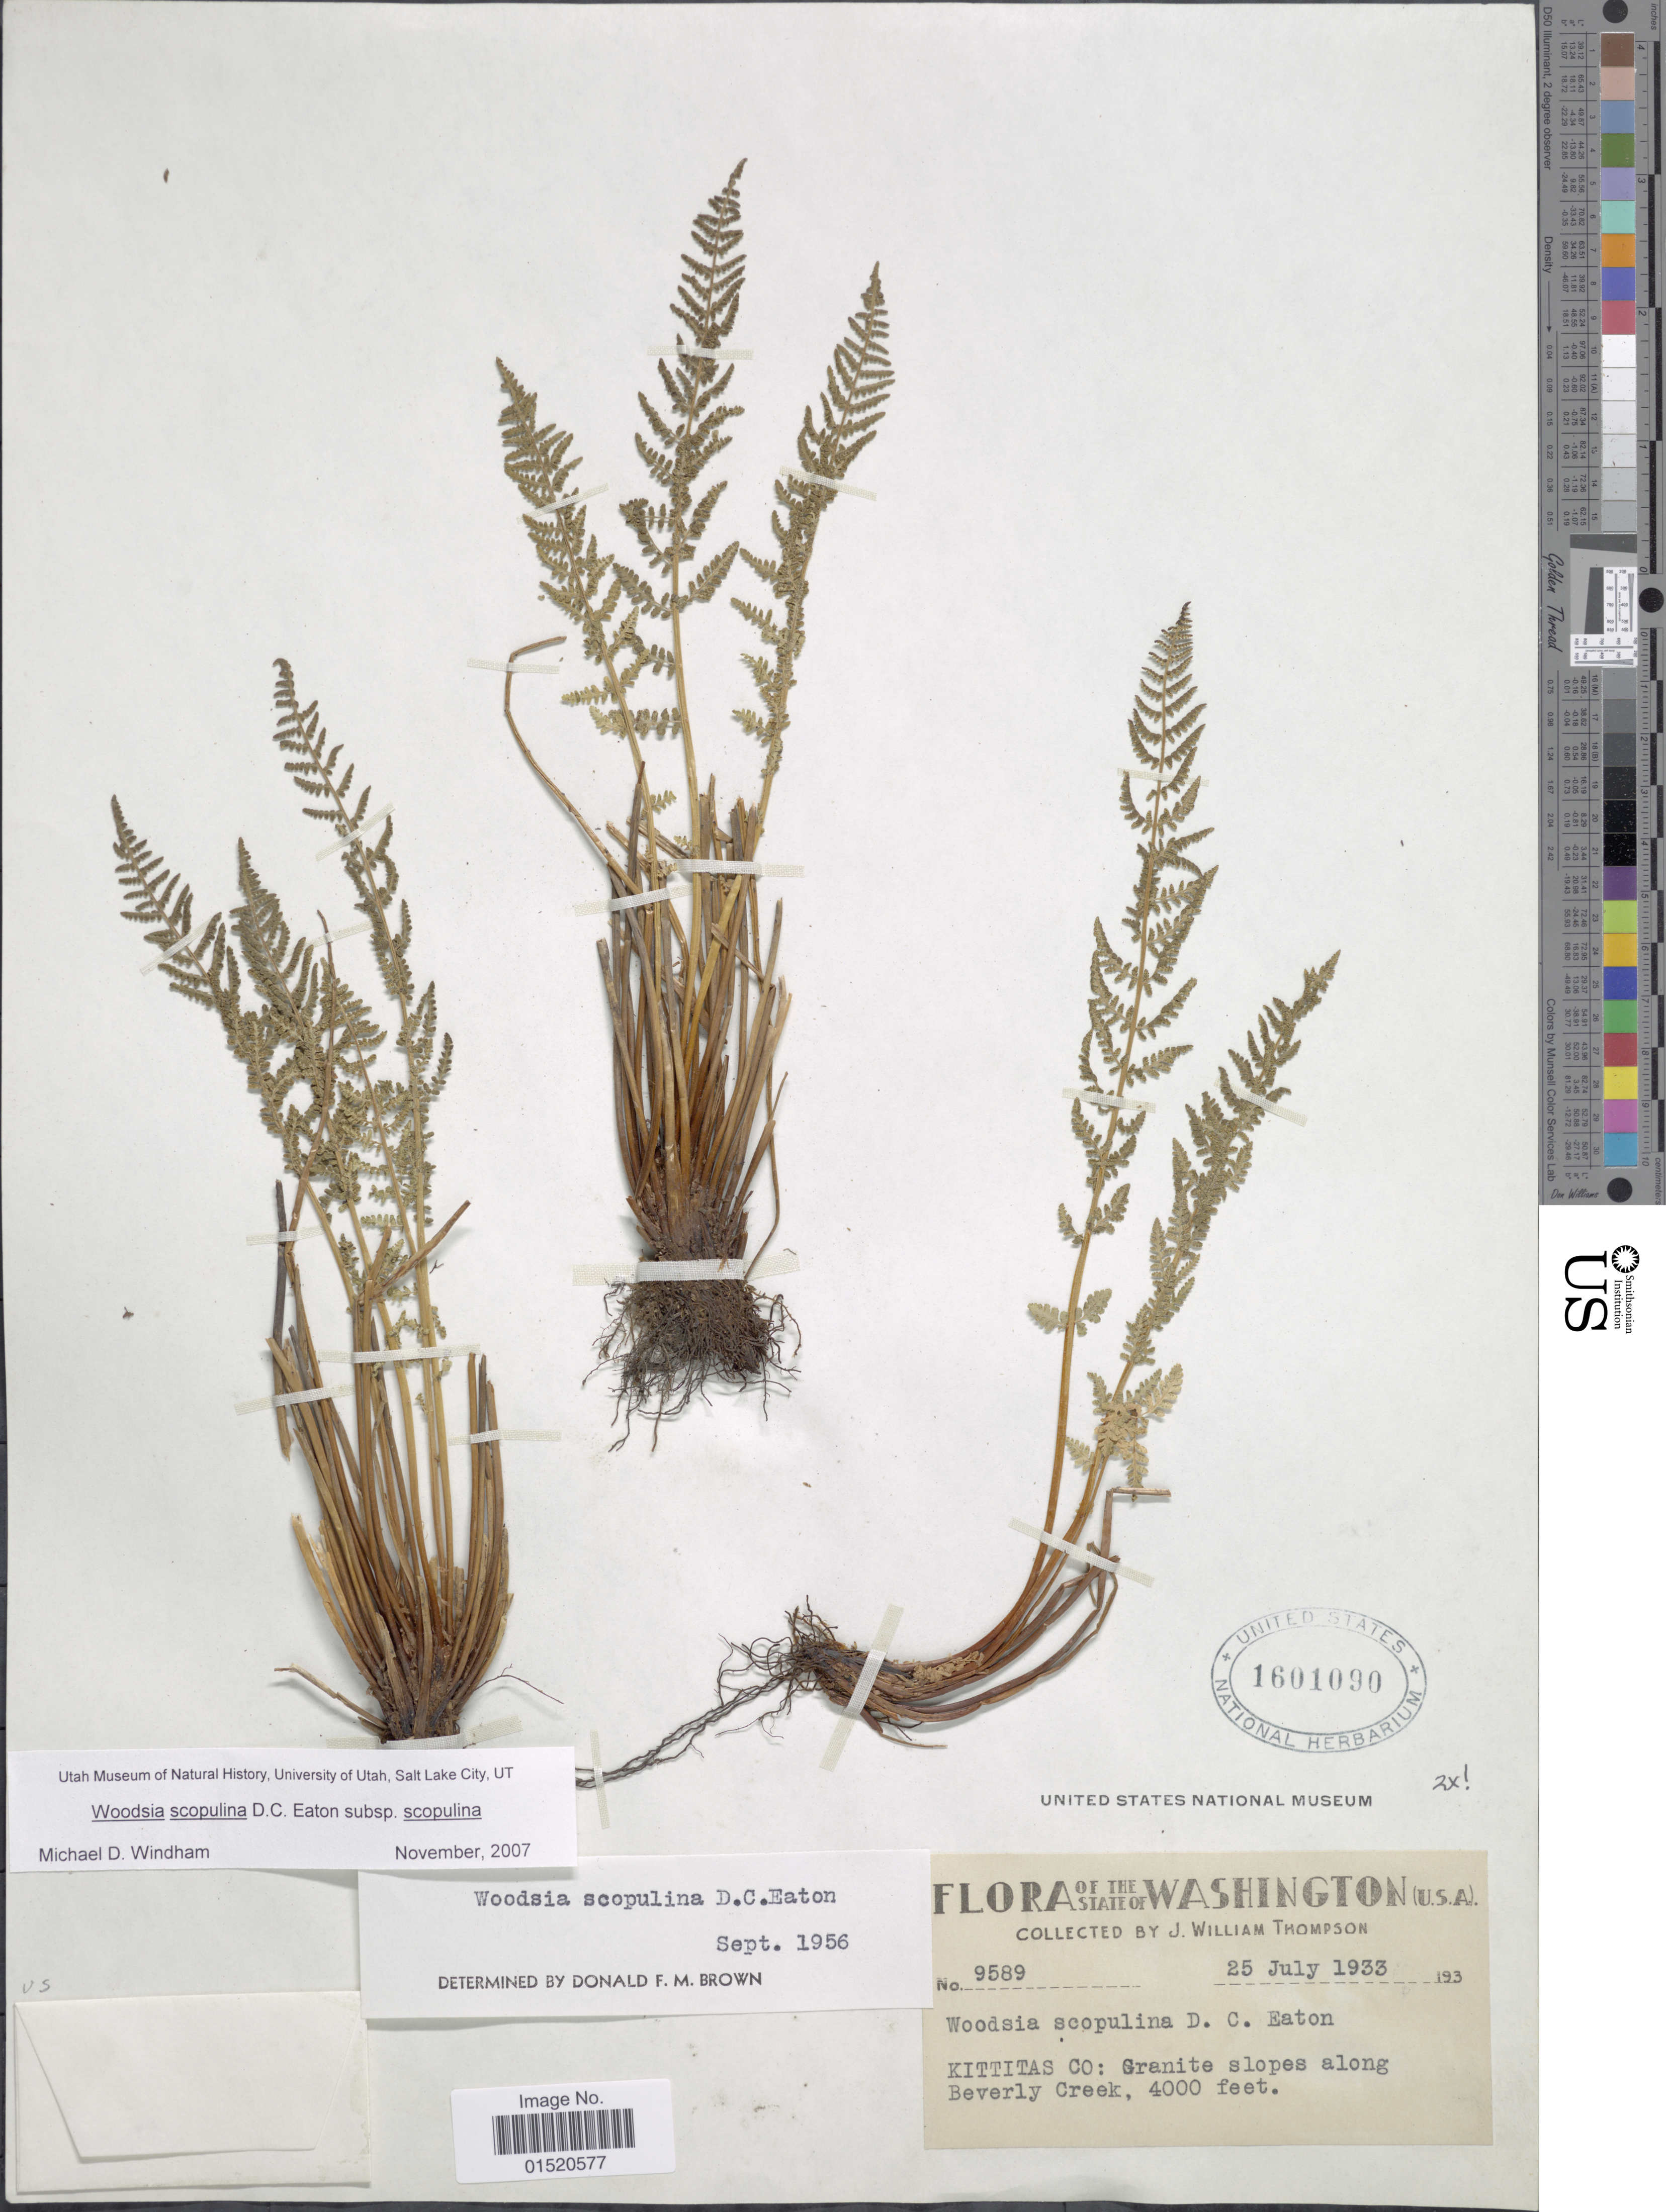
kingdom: Plantae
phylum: Tracheophyta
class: Polypodiopsida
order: Polypodiales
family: Woodsiaceae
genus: Woodsia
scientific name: Woodsia scopulina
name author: D.C. Eaton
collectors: J. W. Thompson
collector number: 9589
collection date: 1933-07-25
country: United States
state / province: Washington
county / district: Kittitas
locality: Kittitas Co: Granite slopes along beverly Creek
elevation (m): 1219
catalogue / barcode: US 1601090